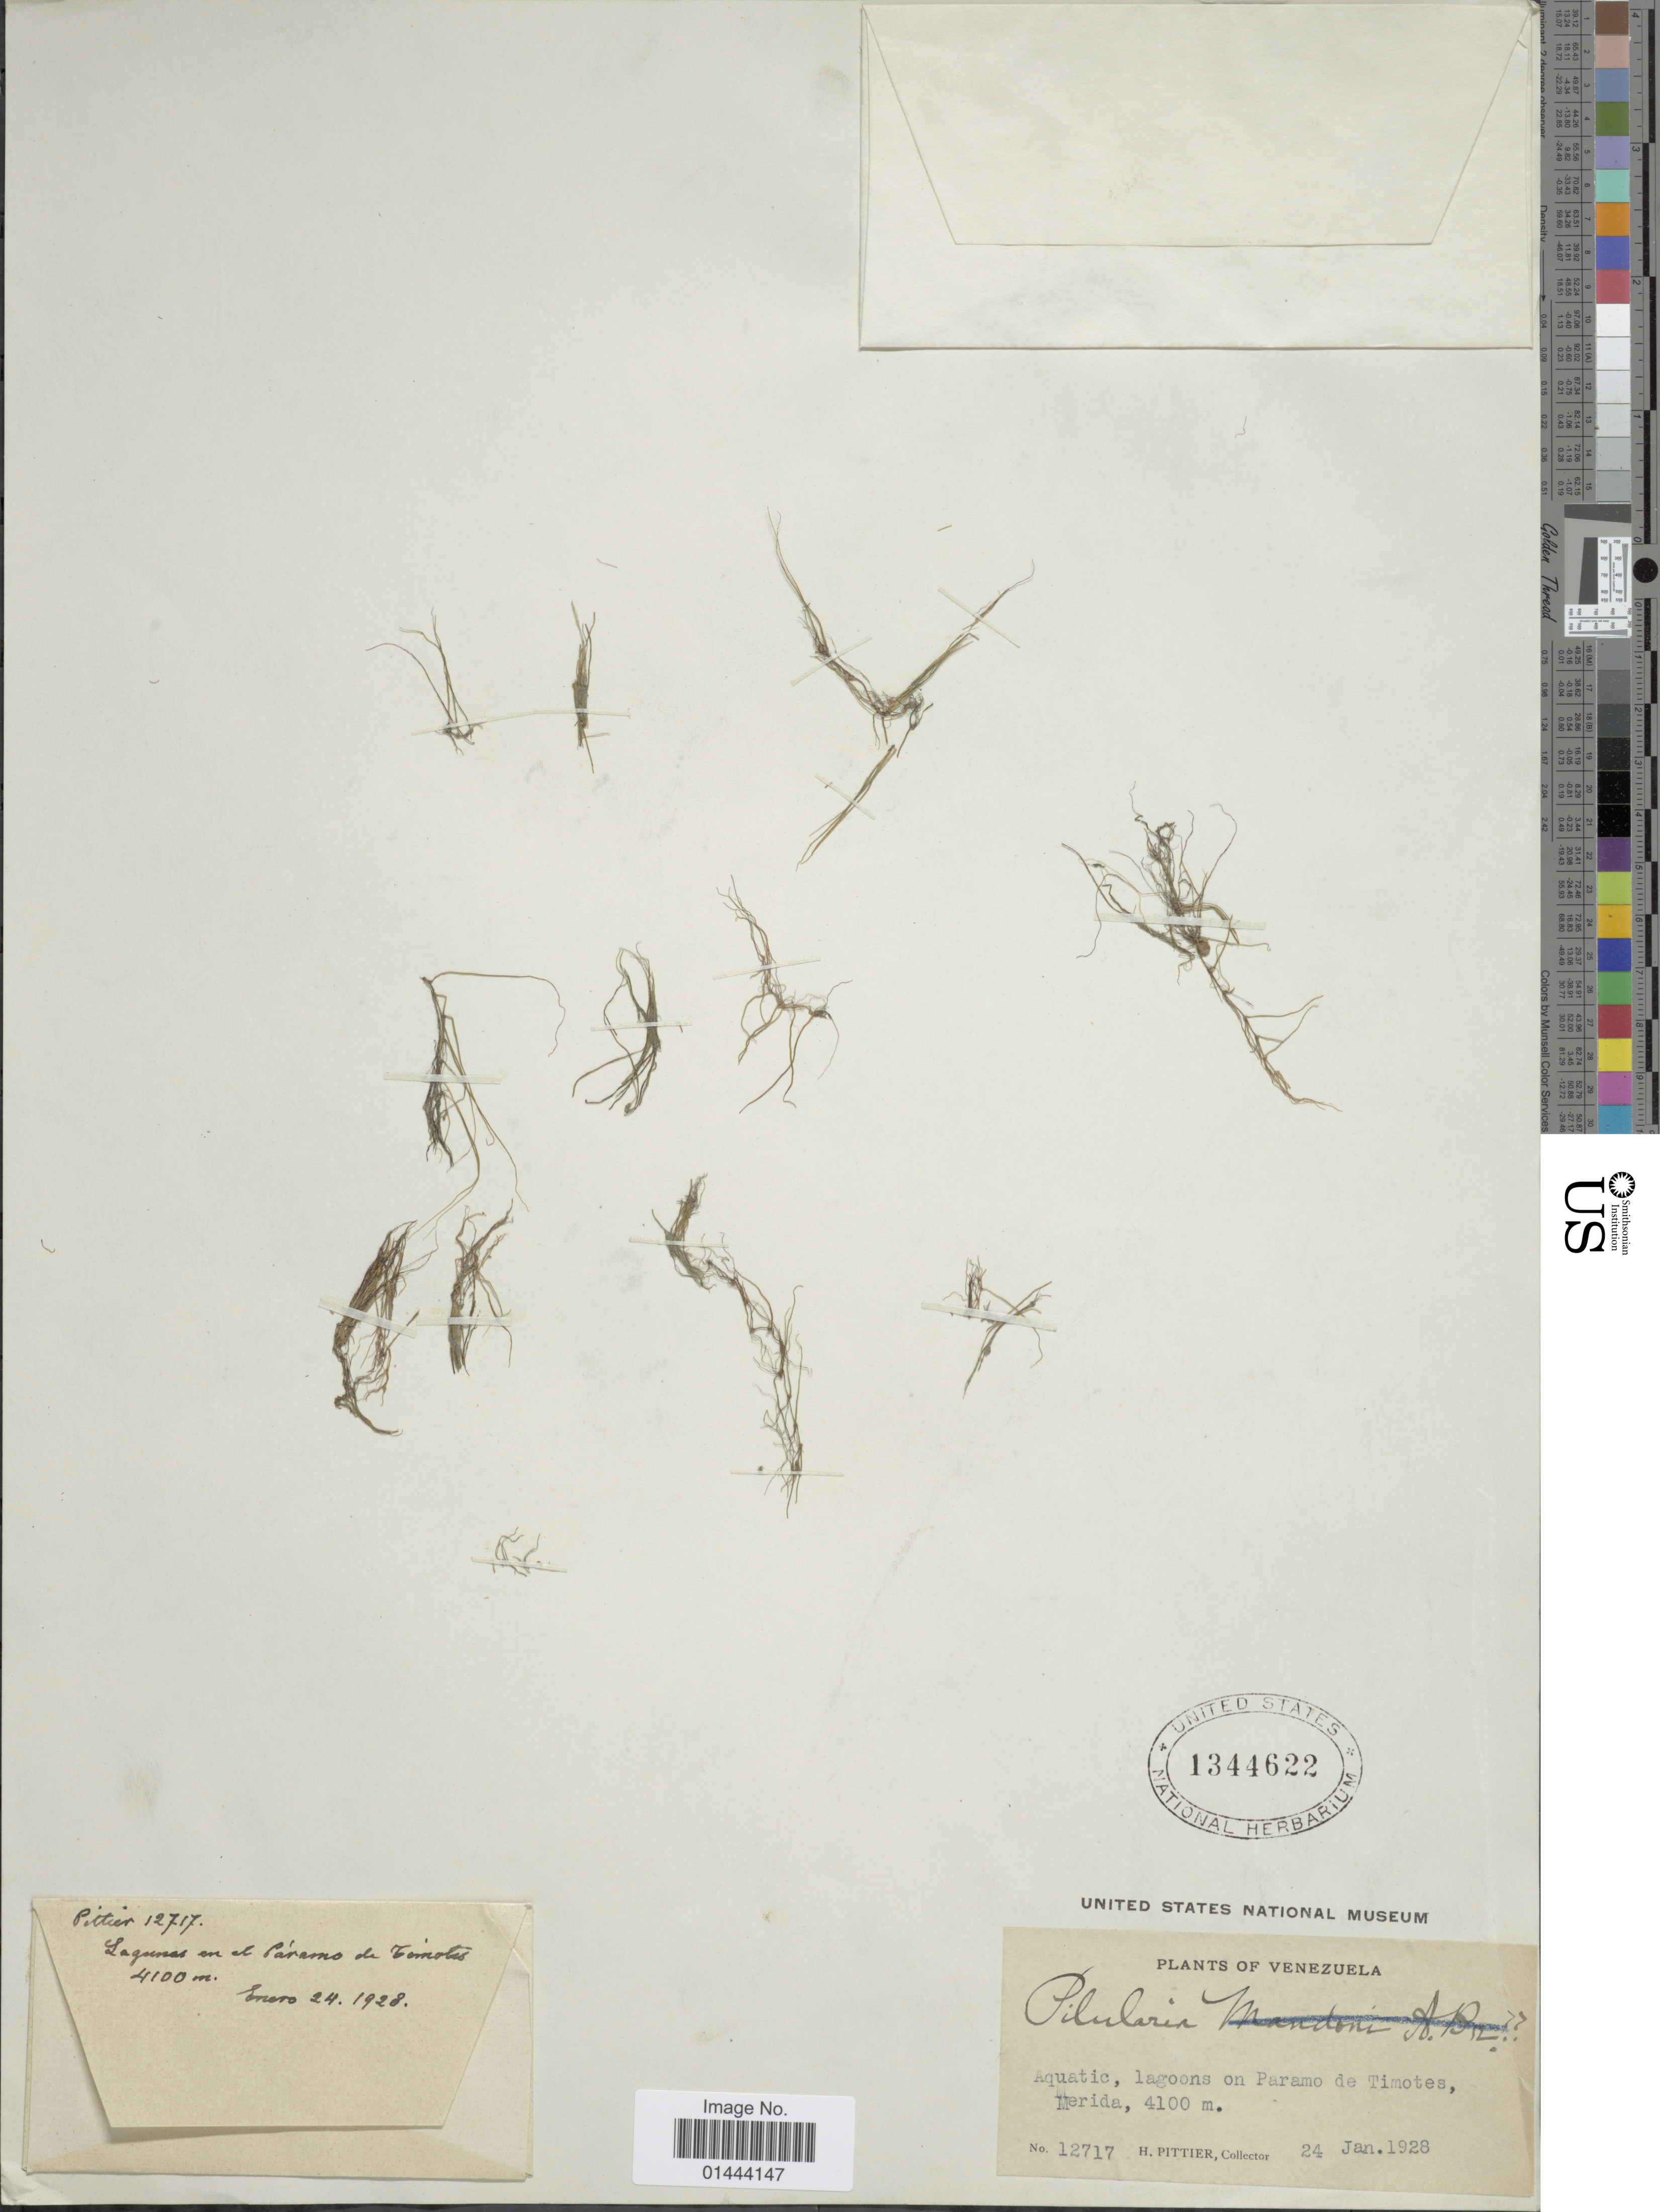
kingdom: Plantae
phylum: Tracheophyta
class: Polypodiopsida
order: Salviniales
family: Marsileaceae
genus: Pilularia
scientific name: Pilularia meridensis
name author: Johnson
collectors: H. F. Pittier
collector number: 12717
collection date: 1928-01-24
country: Venezuela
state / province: Mérida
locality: Aquatic, lagoons on Paramo de Timotes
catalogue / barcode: US 1344622